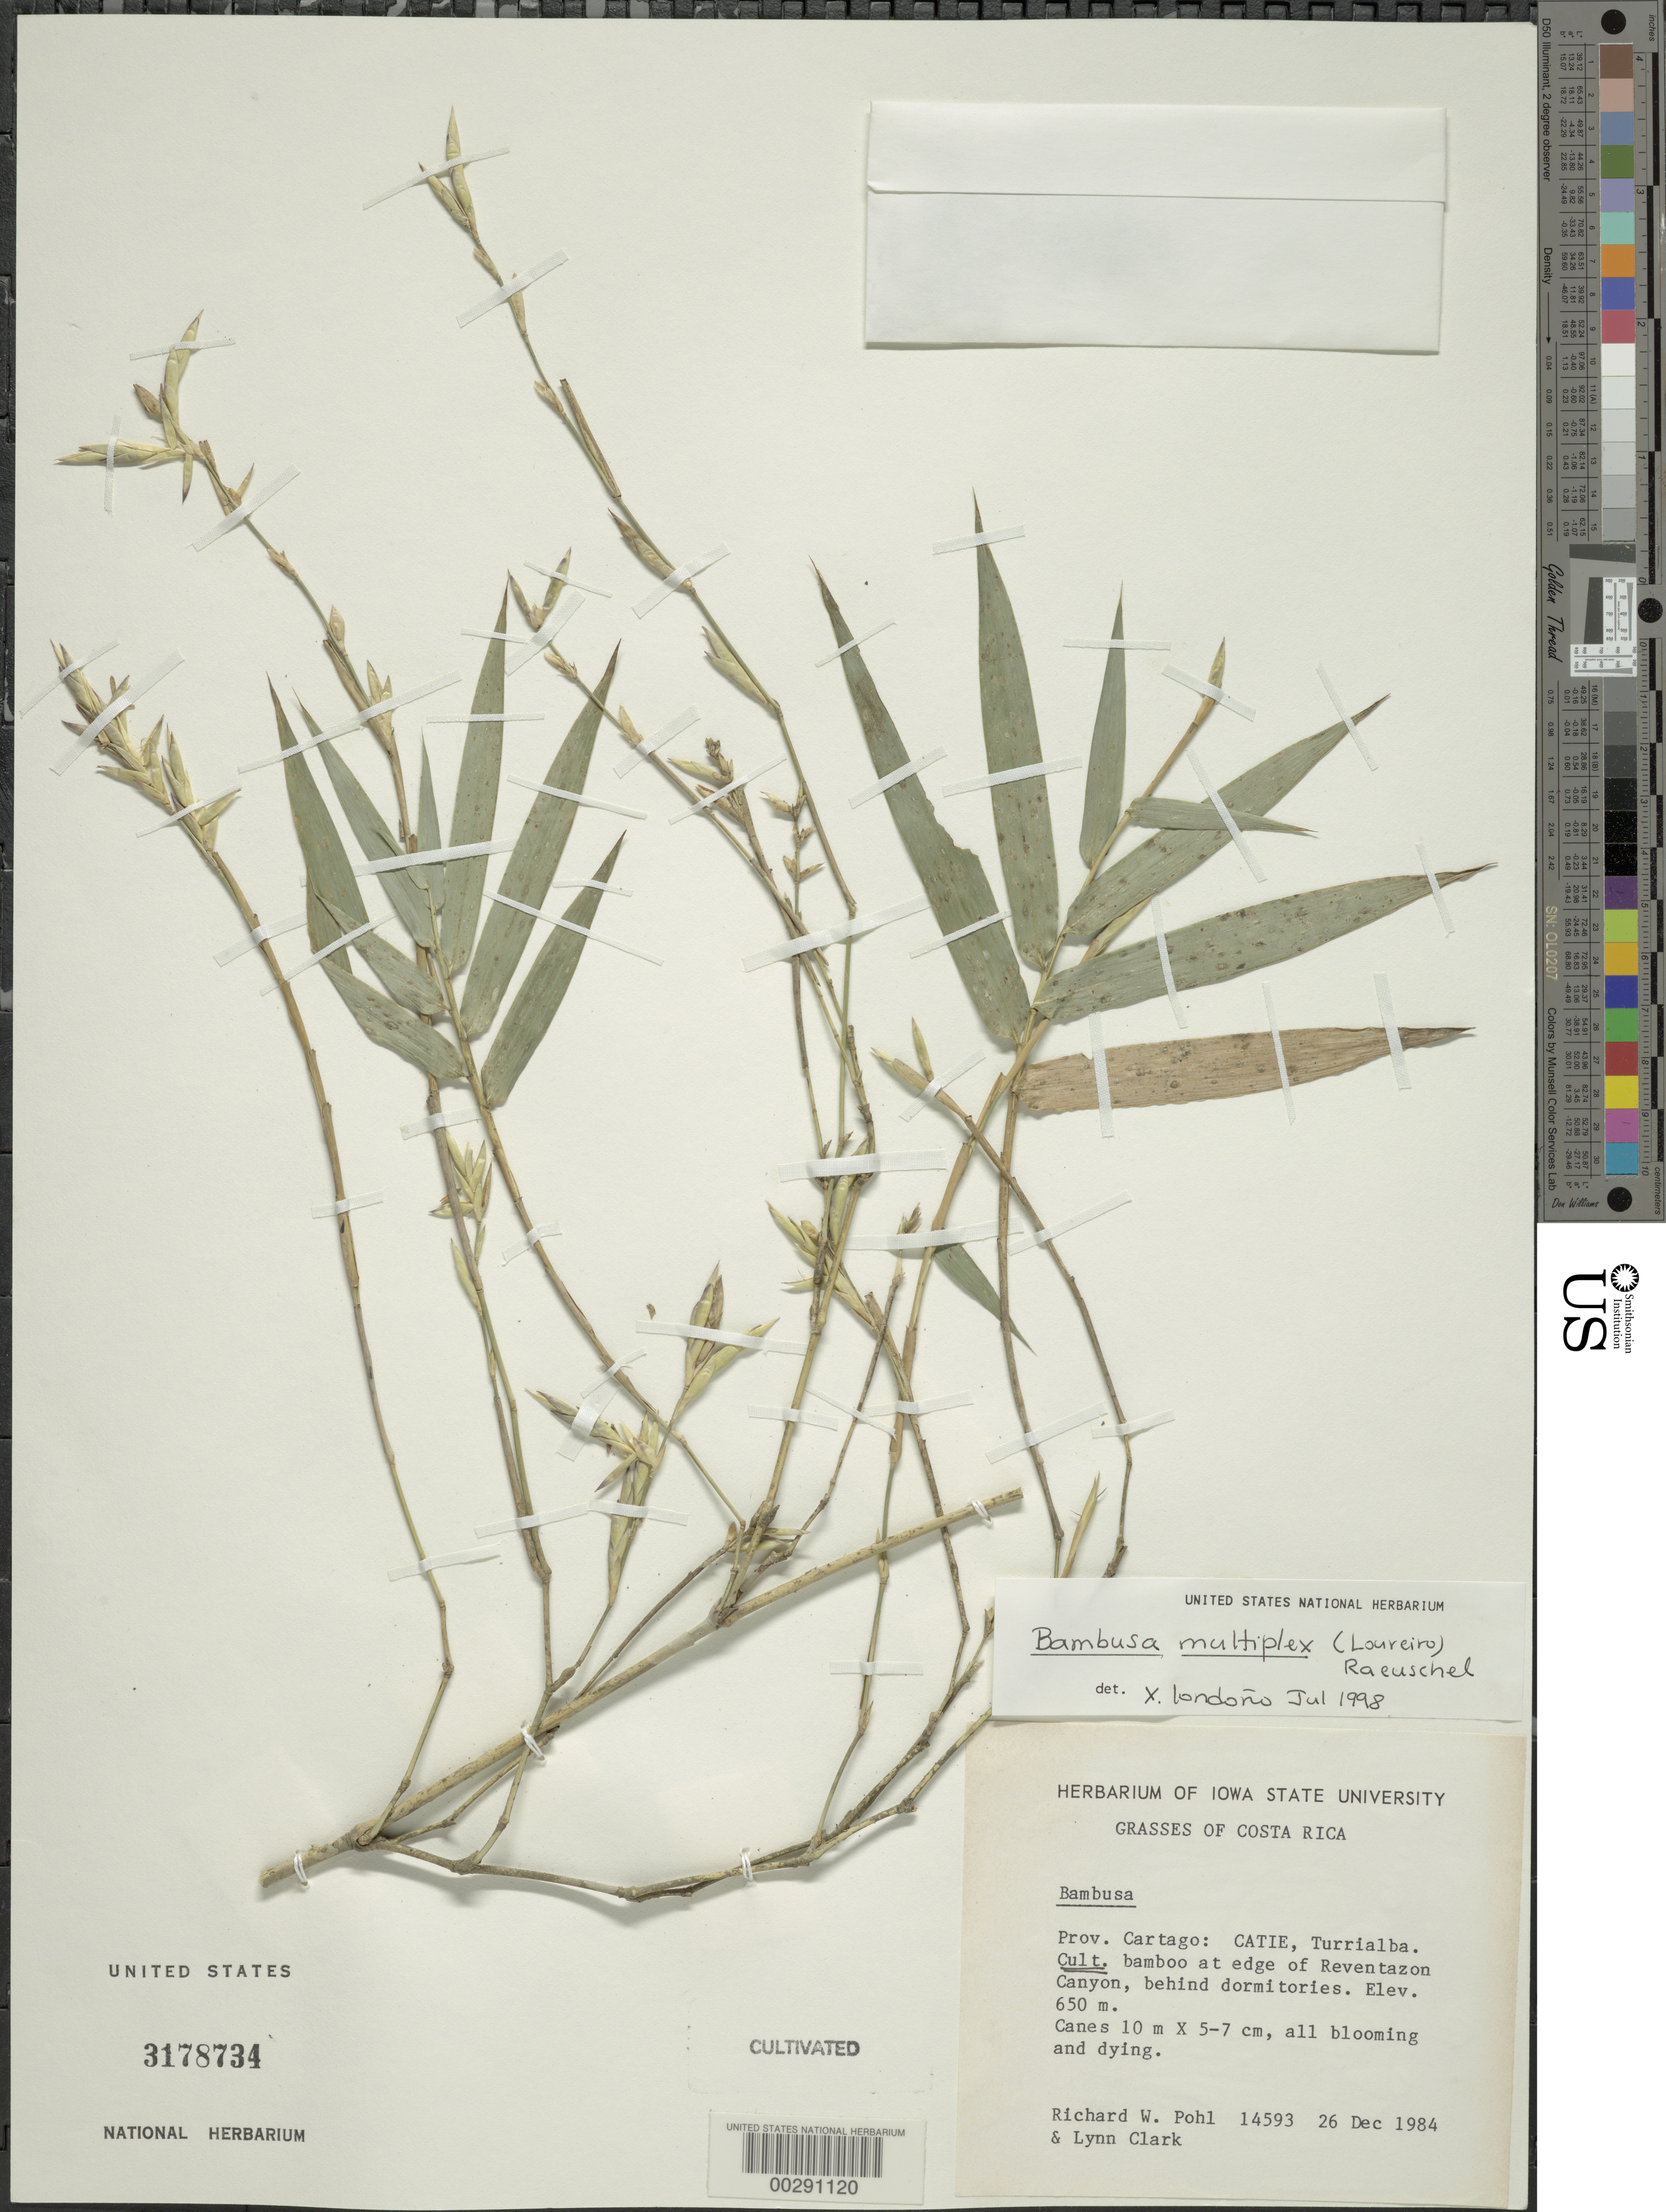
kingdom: Plantae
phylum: Tracheophyta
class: Liliopsida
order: Poales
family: Poaceae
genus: Bambusa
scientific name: Bambusa multiplex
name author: (Lour.) Raeusch. ex Schult. & Schult. f.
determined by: Londoño, X., (TULV), Jardin Botanico "Juan Maria Cespedes"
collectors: R. W. Pohl & L. G. Clark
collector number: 14593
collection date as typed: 26 Dec 1984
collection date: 1984-12-26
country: Costa Rica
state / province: Cartago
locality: Catie, Turrialba, at edge of Reventazon Canyon, behind dormitories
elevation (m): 650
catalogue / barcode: US 3178734